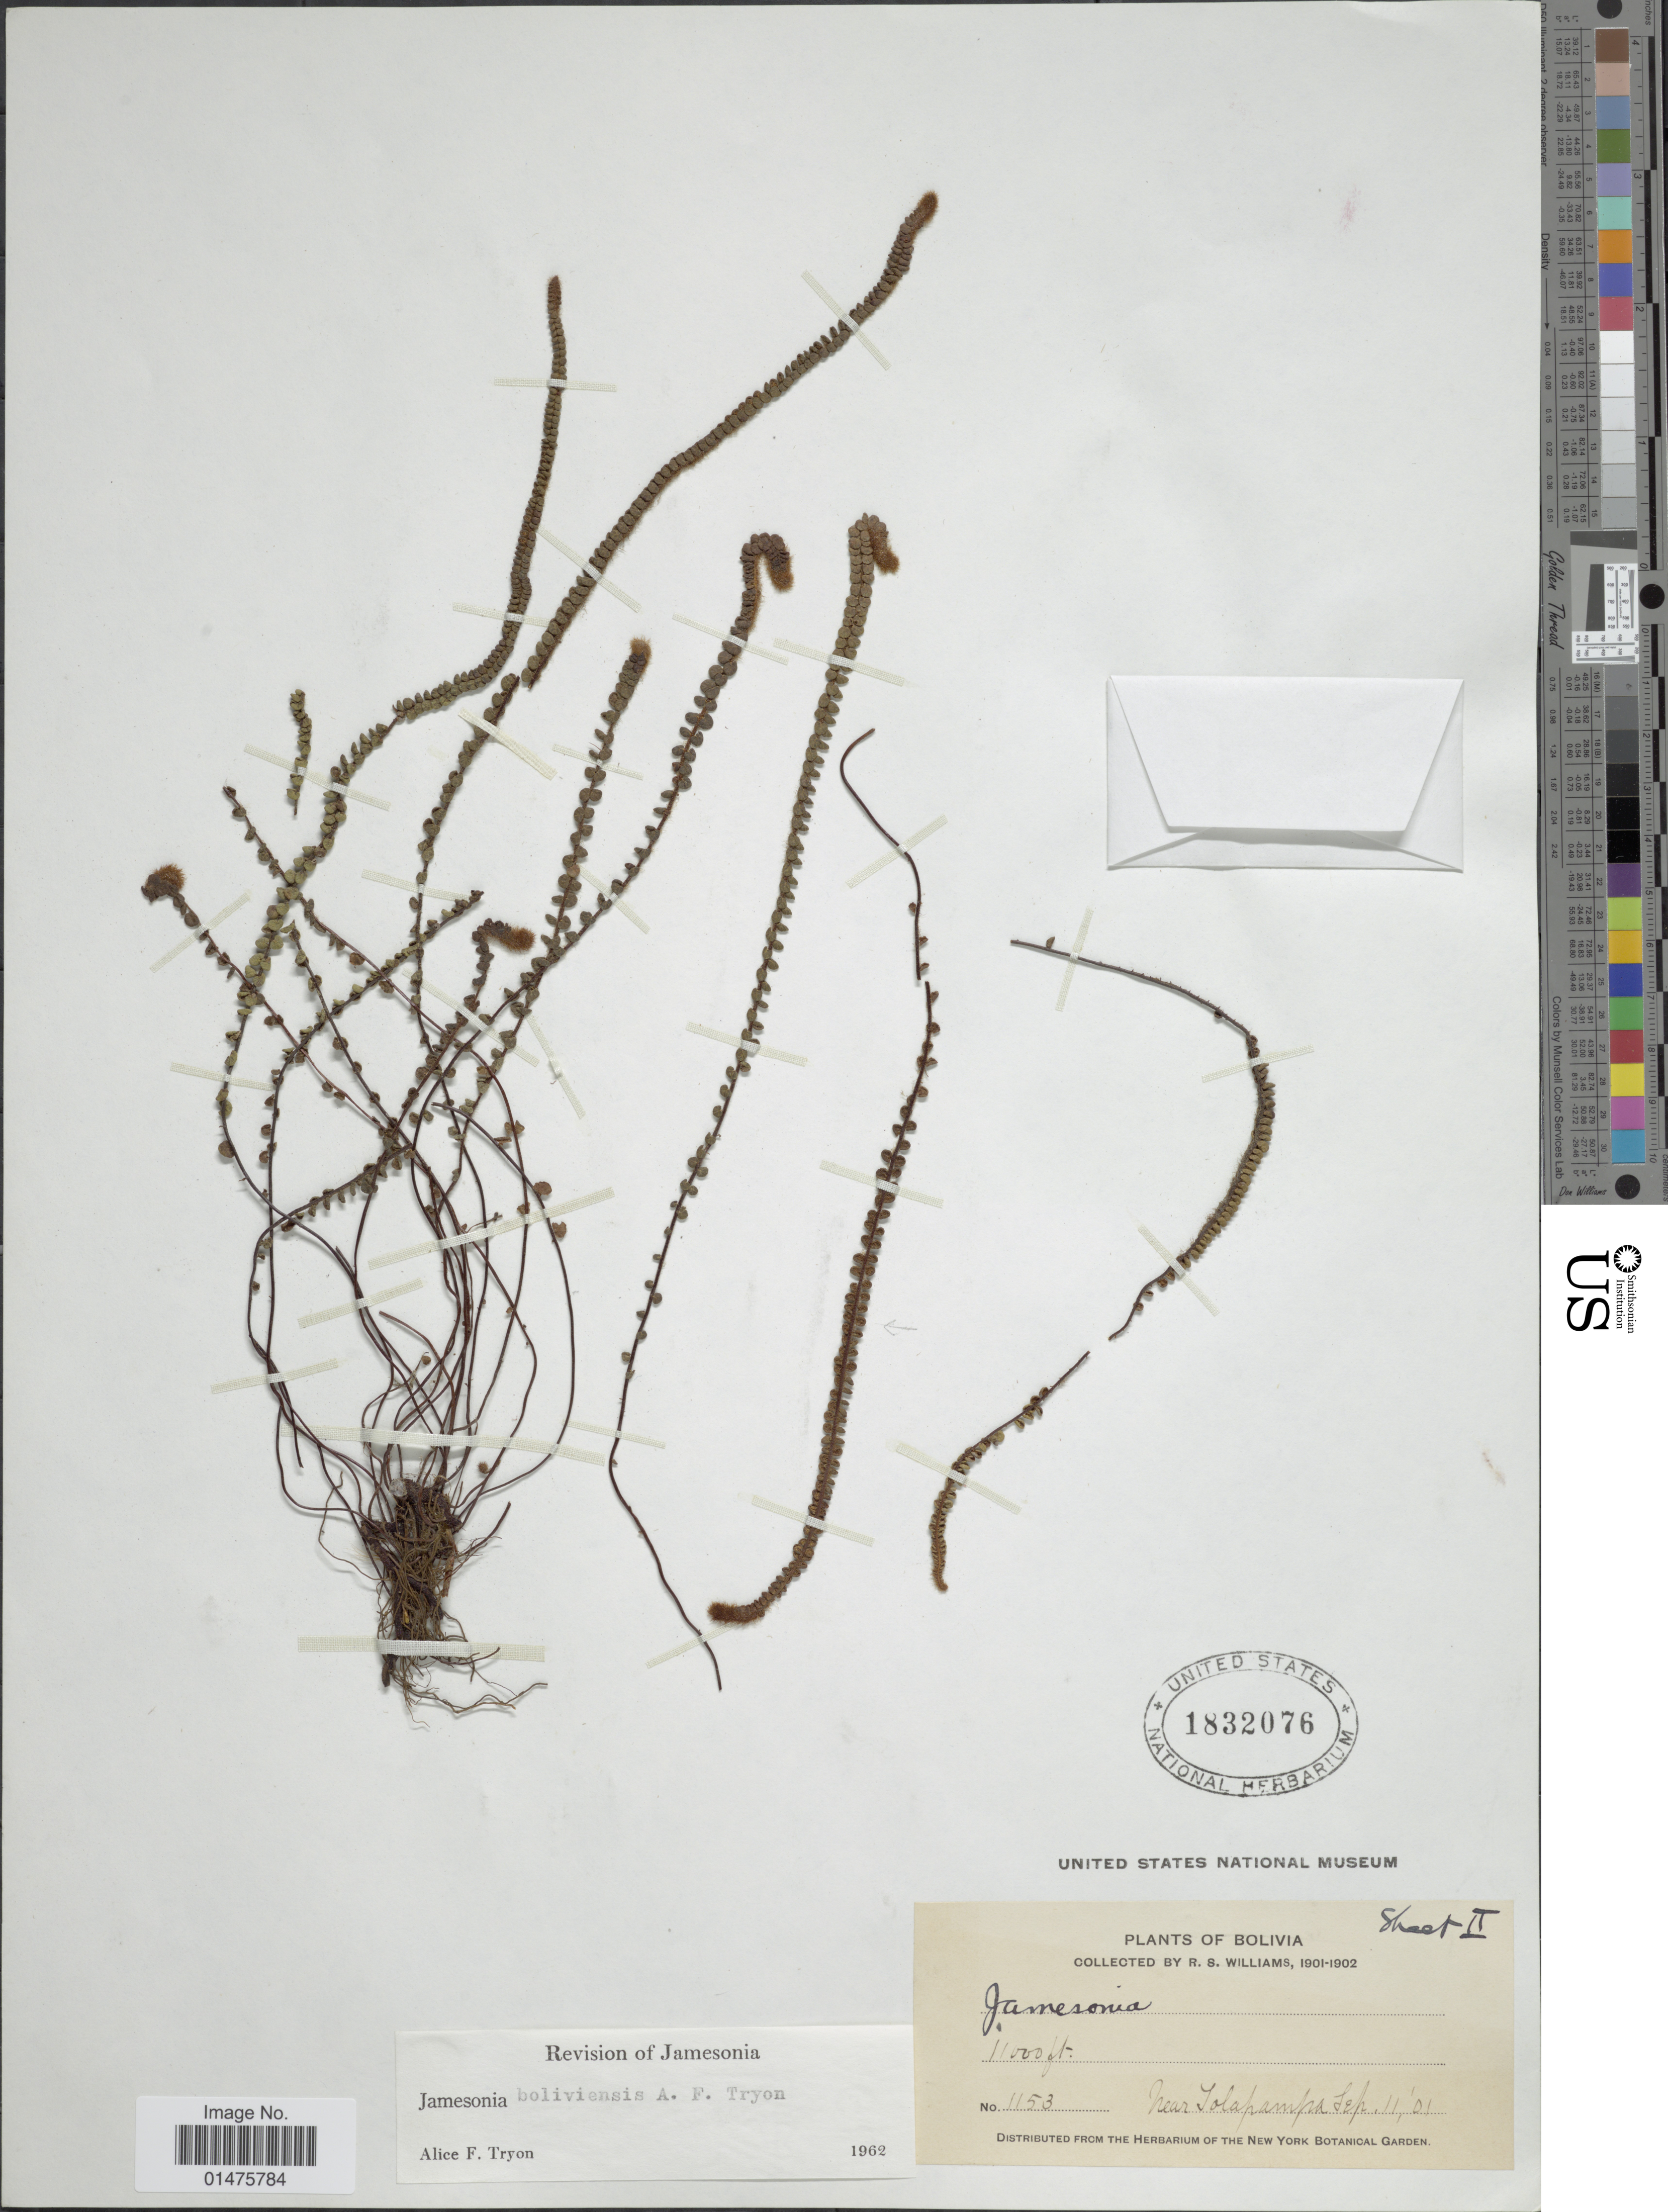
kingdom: Plantae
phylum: Tracheophyta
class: Polypodiopsida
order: Polypodiales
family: Pteridaceae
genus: Jamesonia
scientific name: Jamesonia boliviensis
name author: A.F. Tryon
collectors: R. S. Williams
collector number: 1153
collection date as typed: Sept. 11, 1901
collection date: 1901-09-11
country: Bolivia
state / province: La Páz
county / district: Larecaja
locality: Below Tolapampa (on trail from Sorata to Mapiri)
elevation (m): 3353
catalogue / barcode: US 1832076